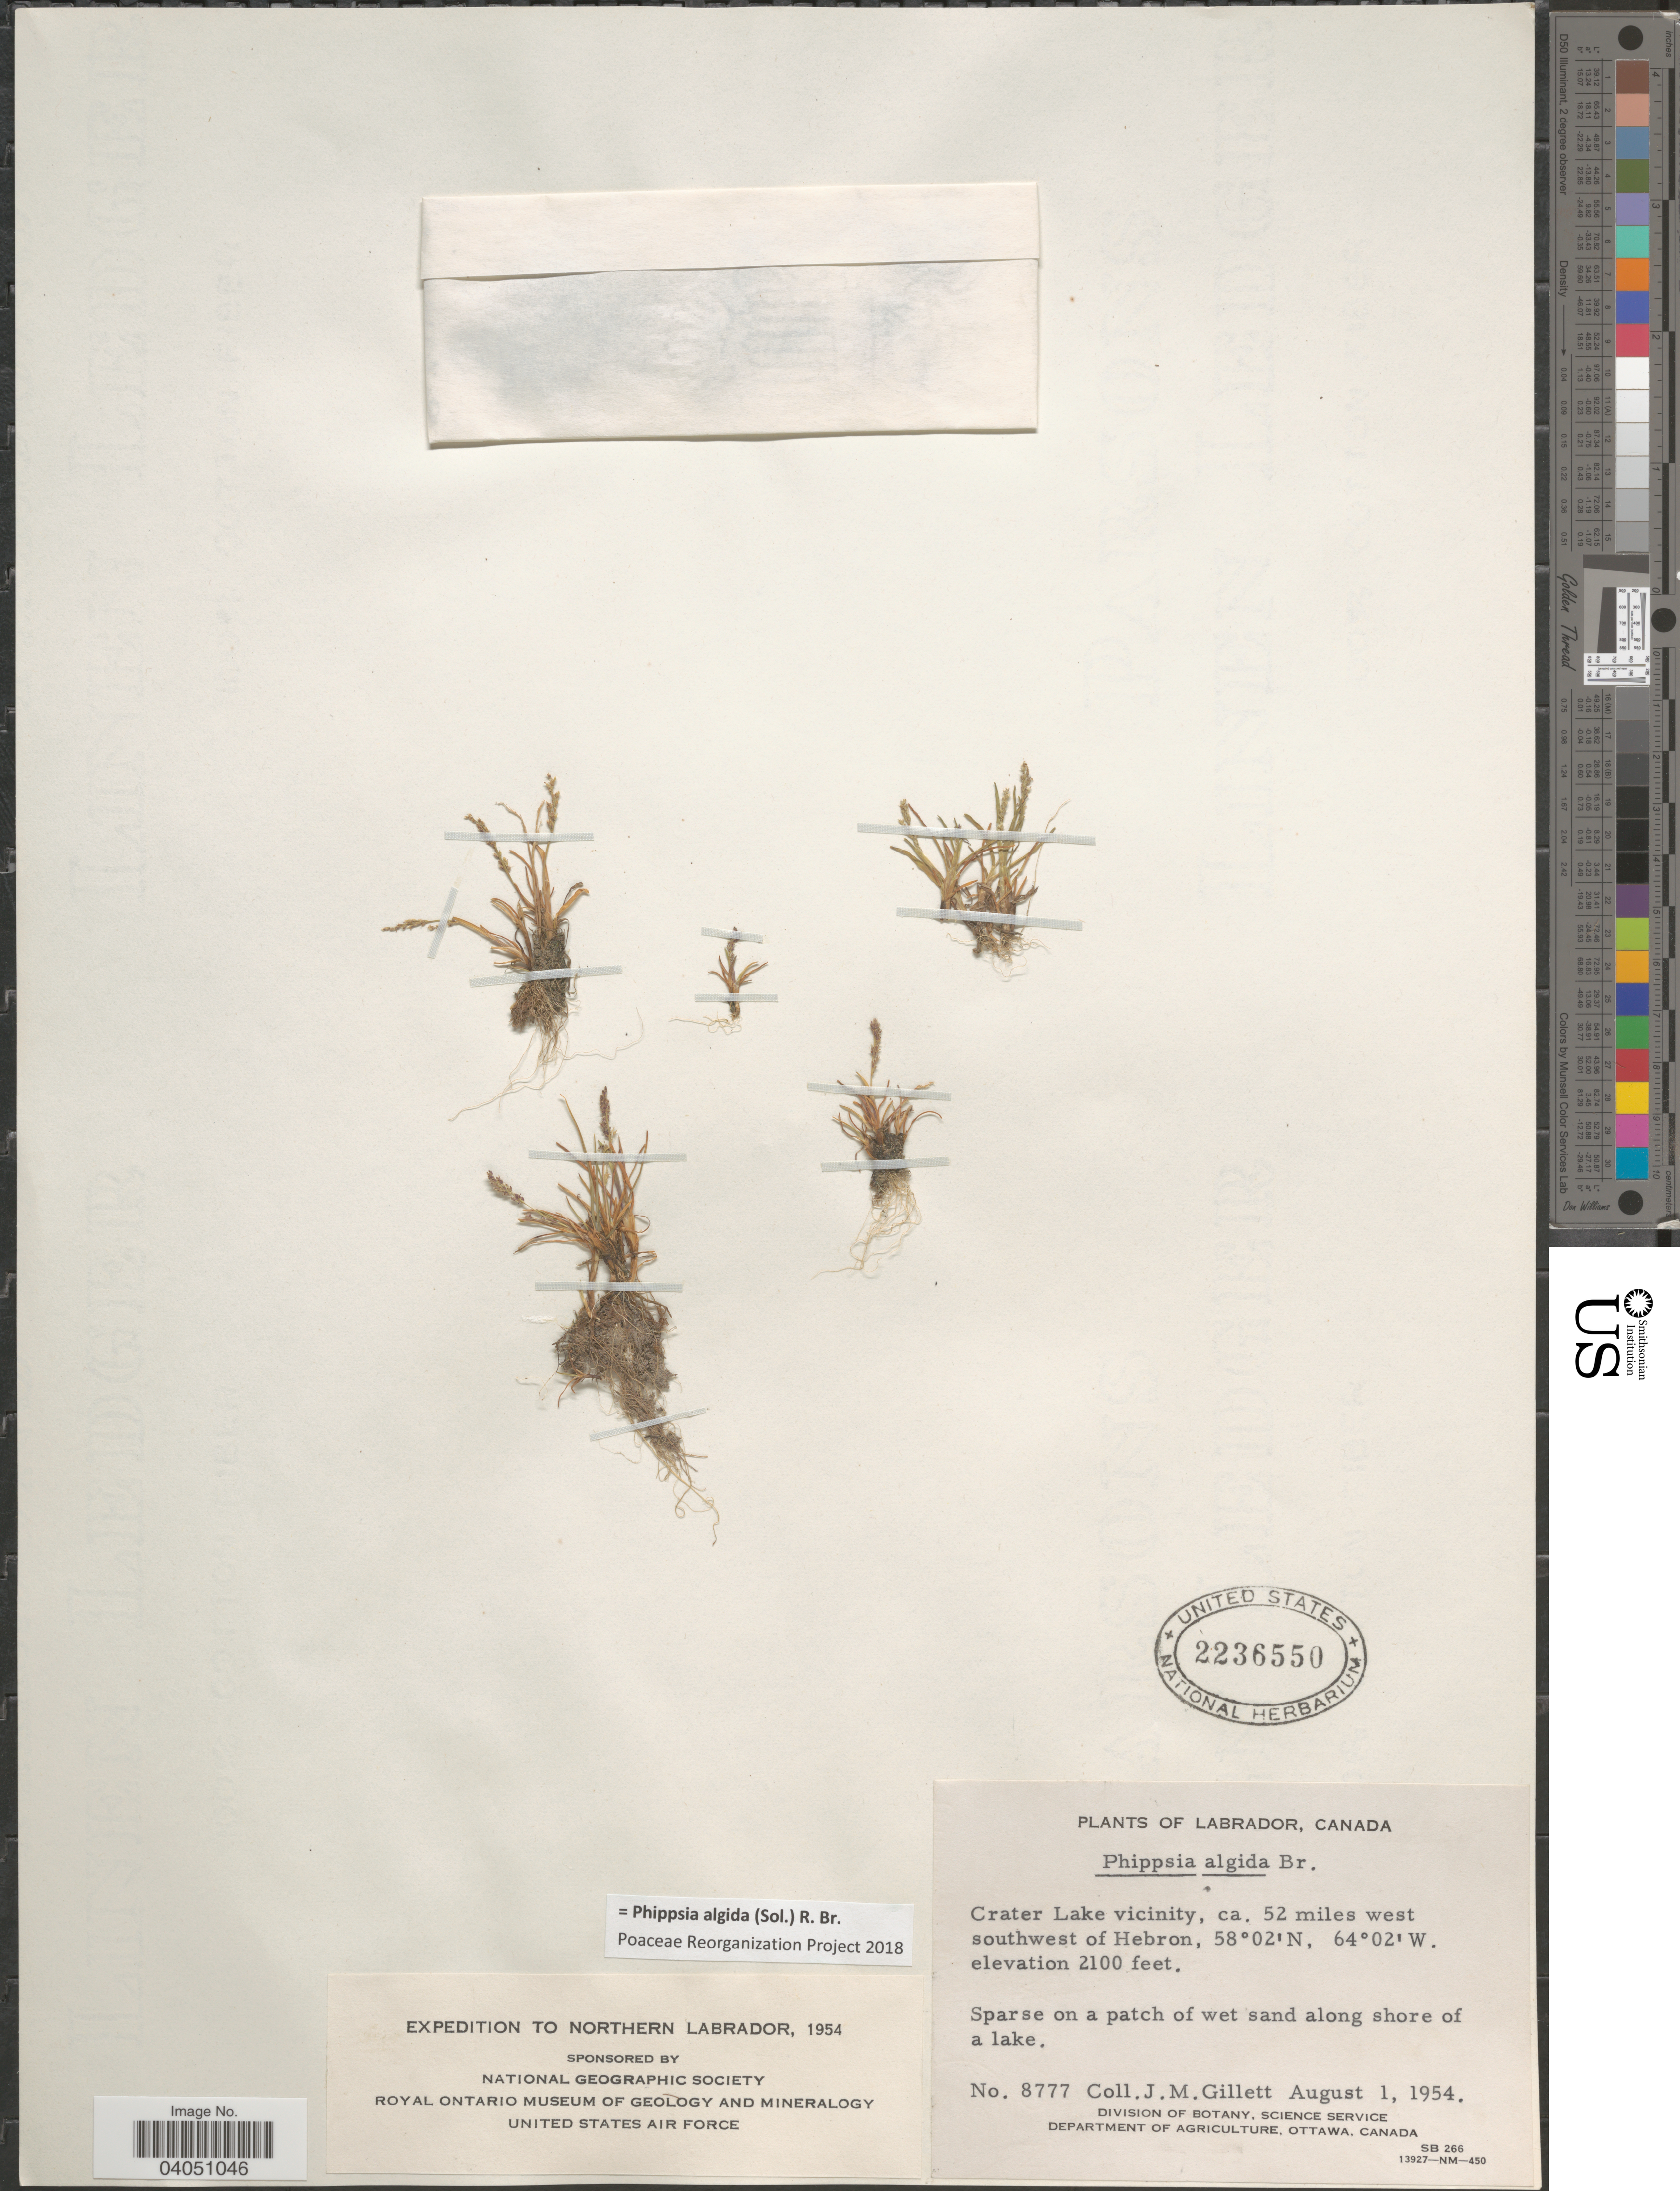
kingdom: Plantae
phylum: Tracheophyta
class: Liliopsida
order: Poales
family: Poaceae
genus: Phippsia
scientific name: Phippsia algida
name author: (Sol.) R. Br.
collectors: J. M. Gillett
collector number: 8777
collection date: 1954-08-01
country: Canada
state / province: Newfoundland and Labrador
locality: Northern Labrador. Crater Lake vicinity, ca. 52 miles west southwest of Hebron.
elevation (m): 640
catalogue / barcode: US 2236550